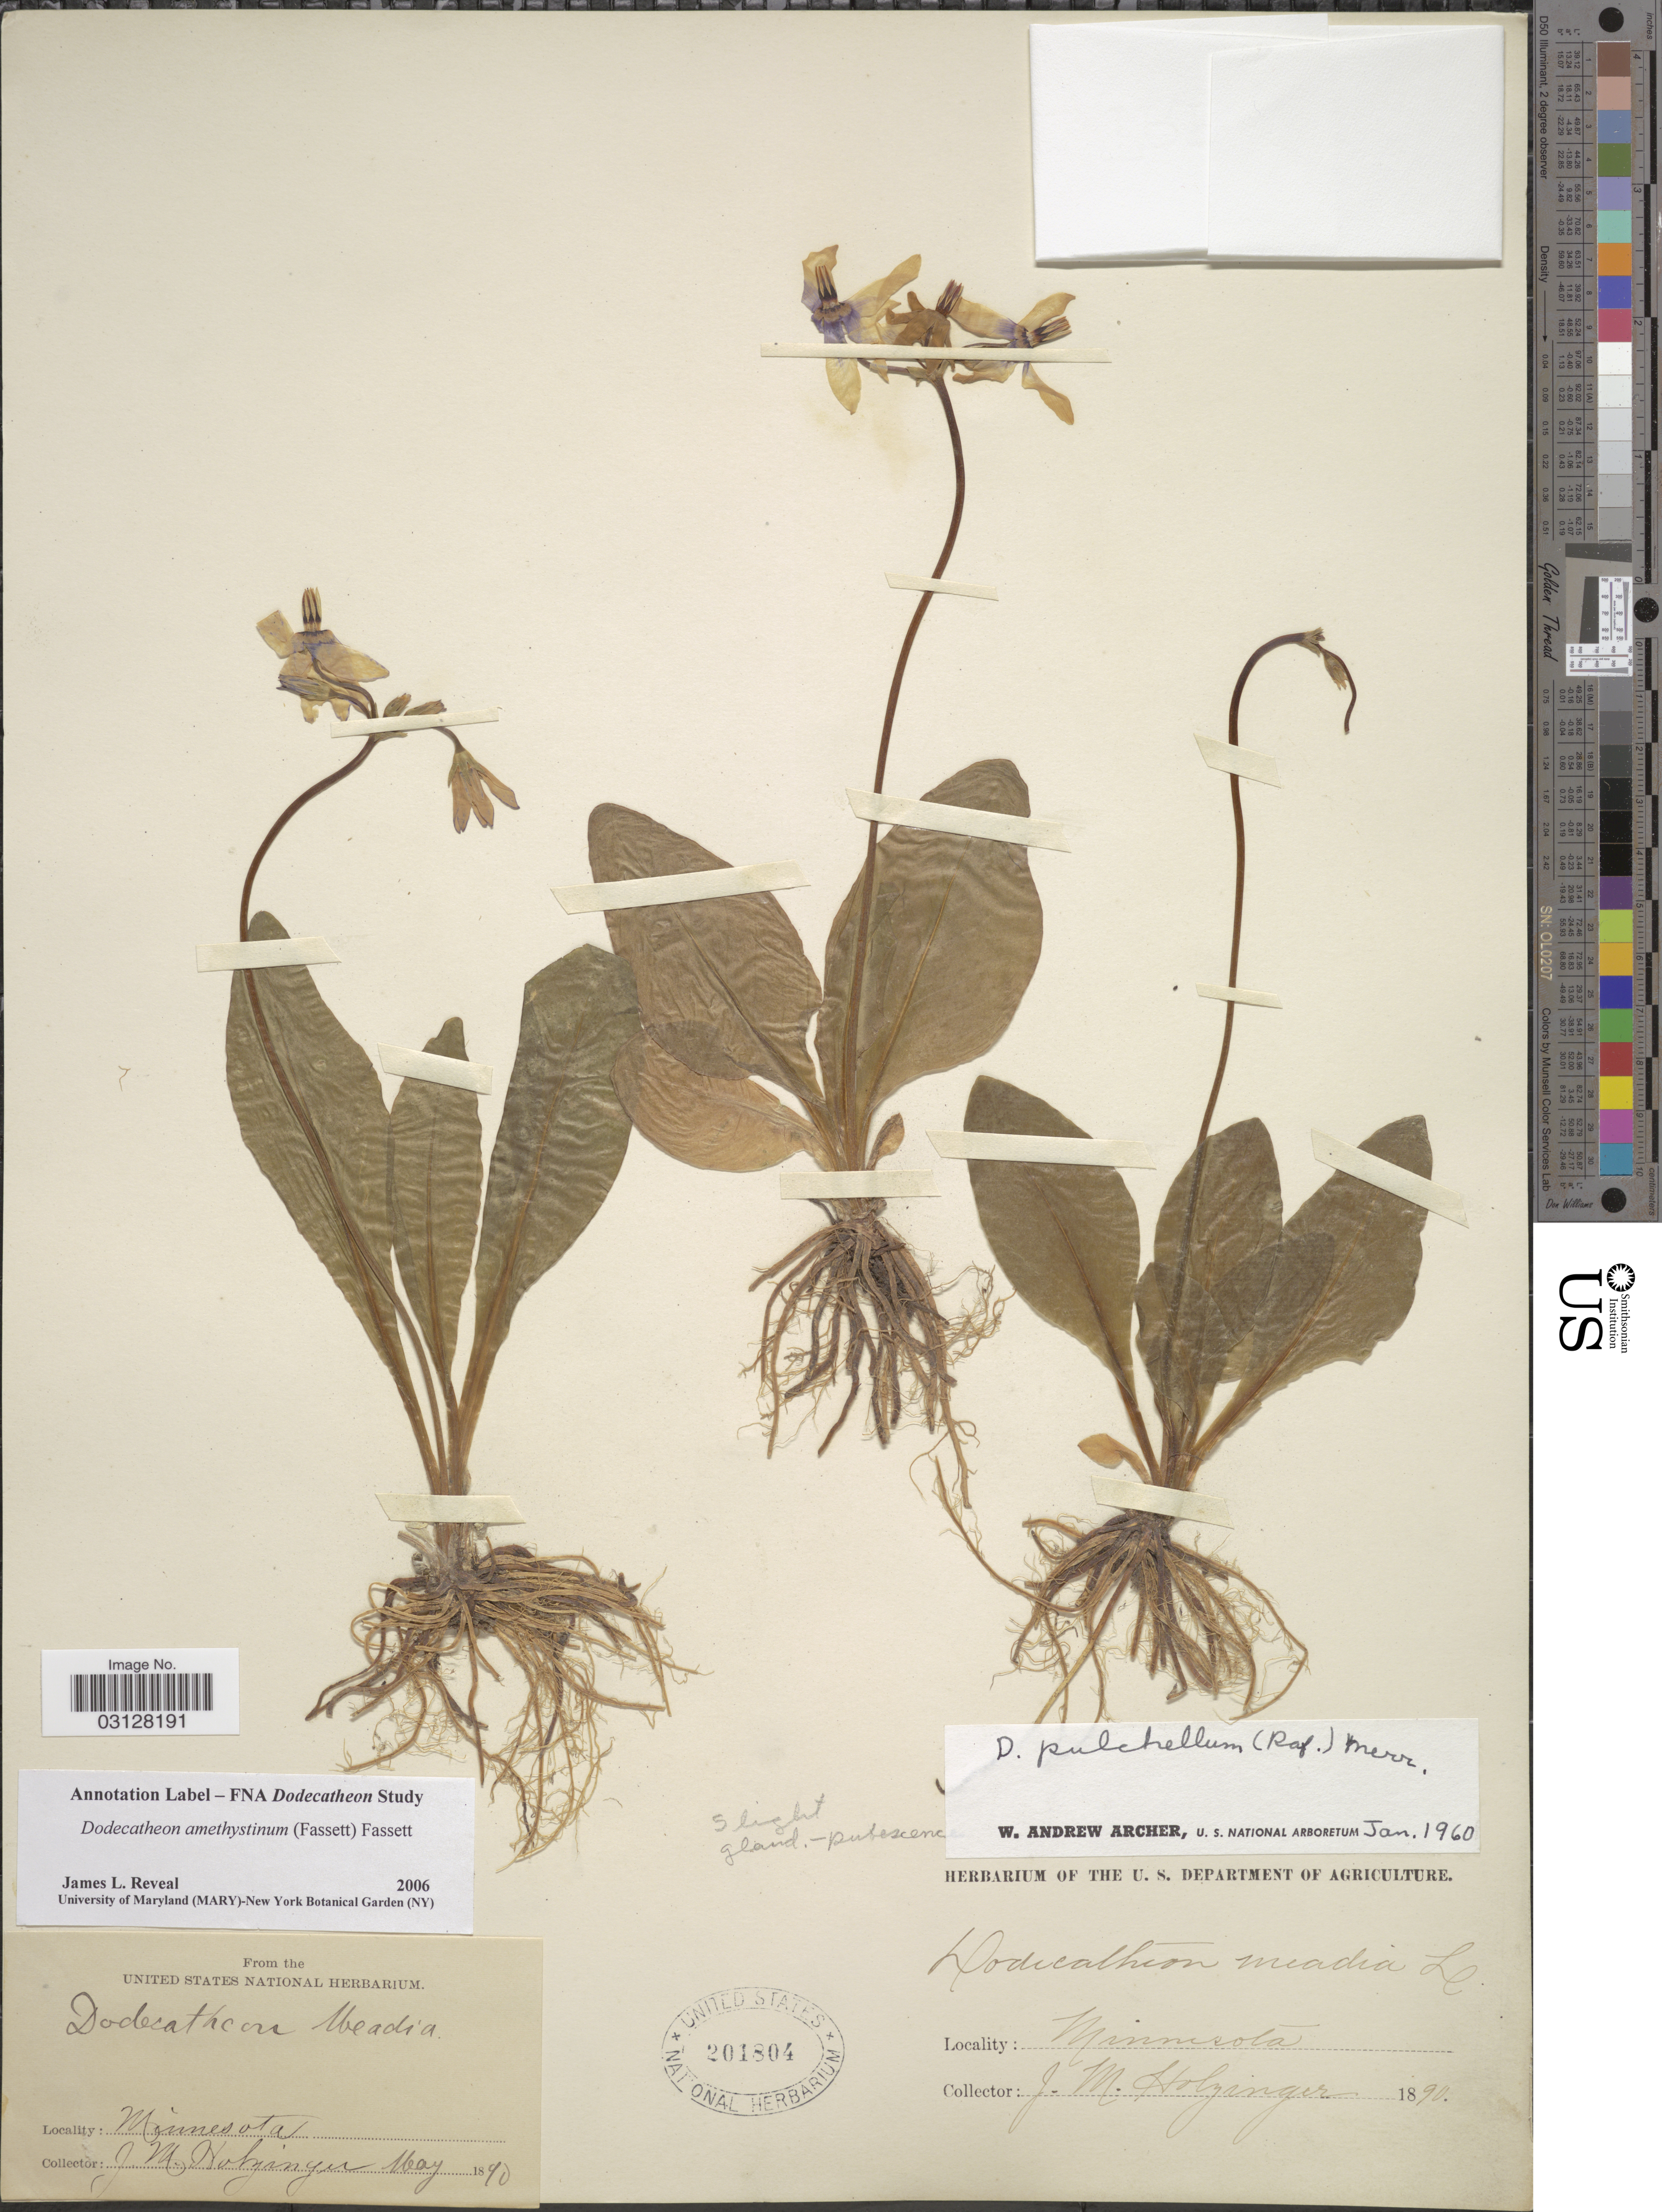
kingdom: Plantae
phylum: Tracheophyta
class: Magnoliopsida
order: Ericales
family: Primulaceae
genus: Dodecatheon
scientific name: Dodecatheon amethystinum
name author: (Fassett) Fassett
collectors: J. M. Holzinger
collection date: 1890-05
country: United States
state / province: Minnesota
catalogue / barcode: US 201804